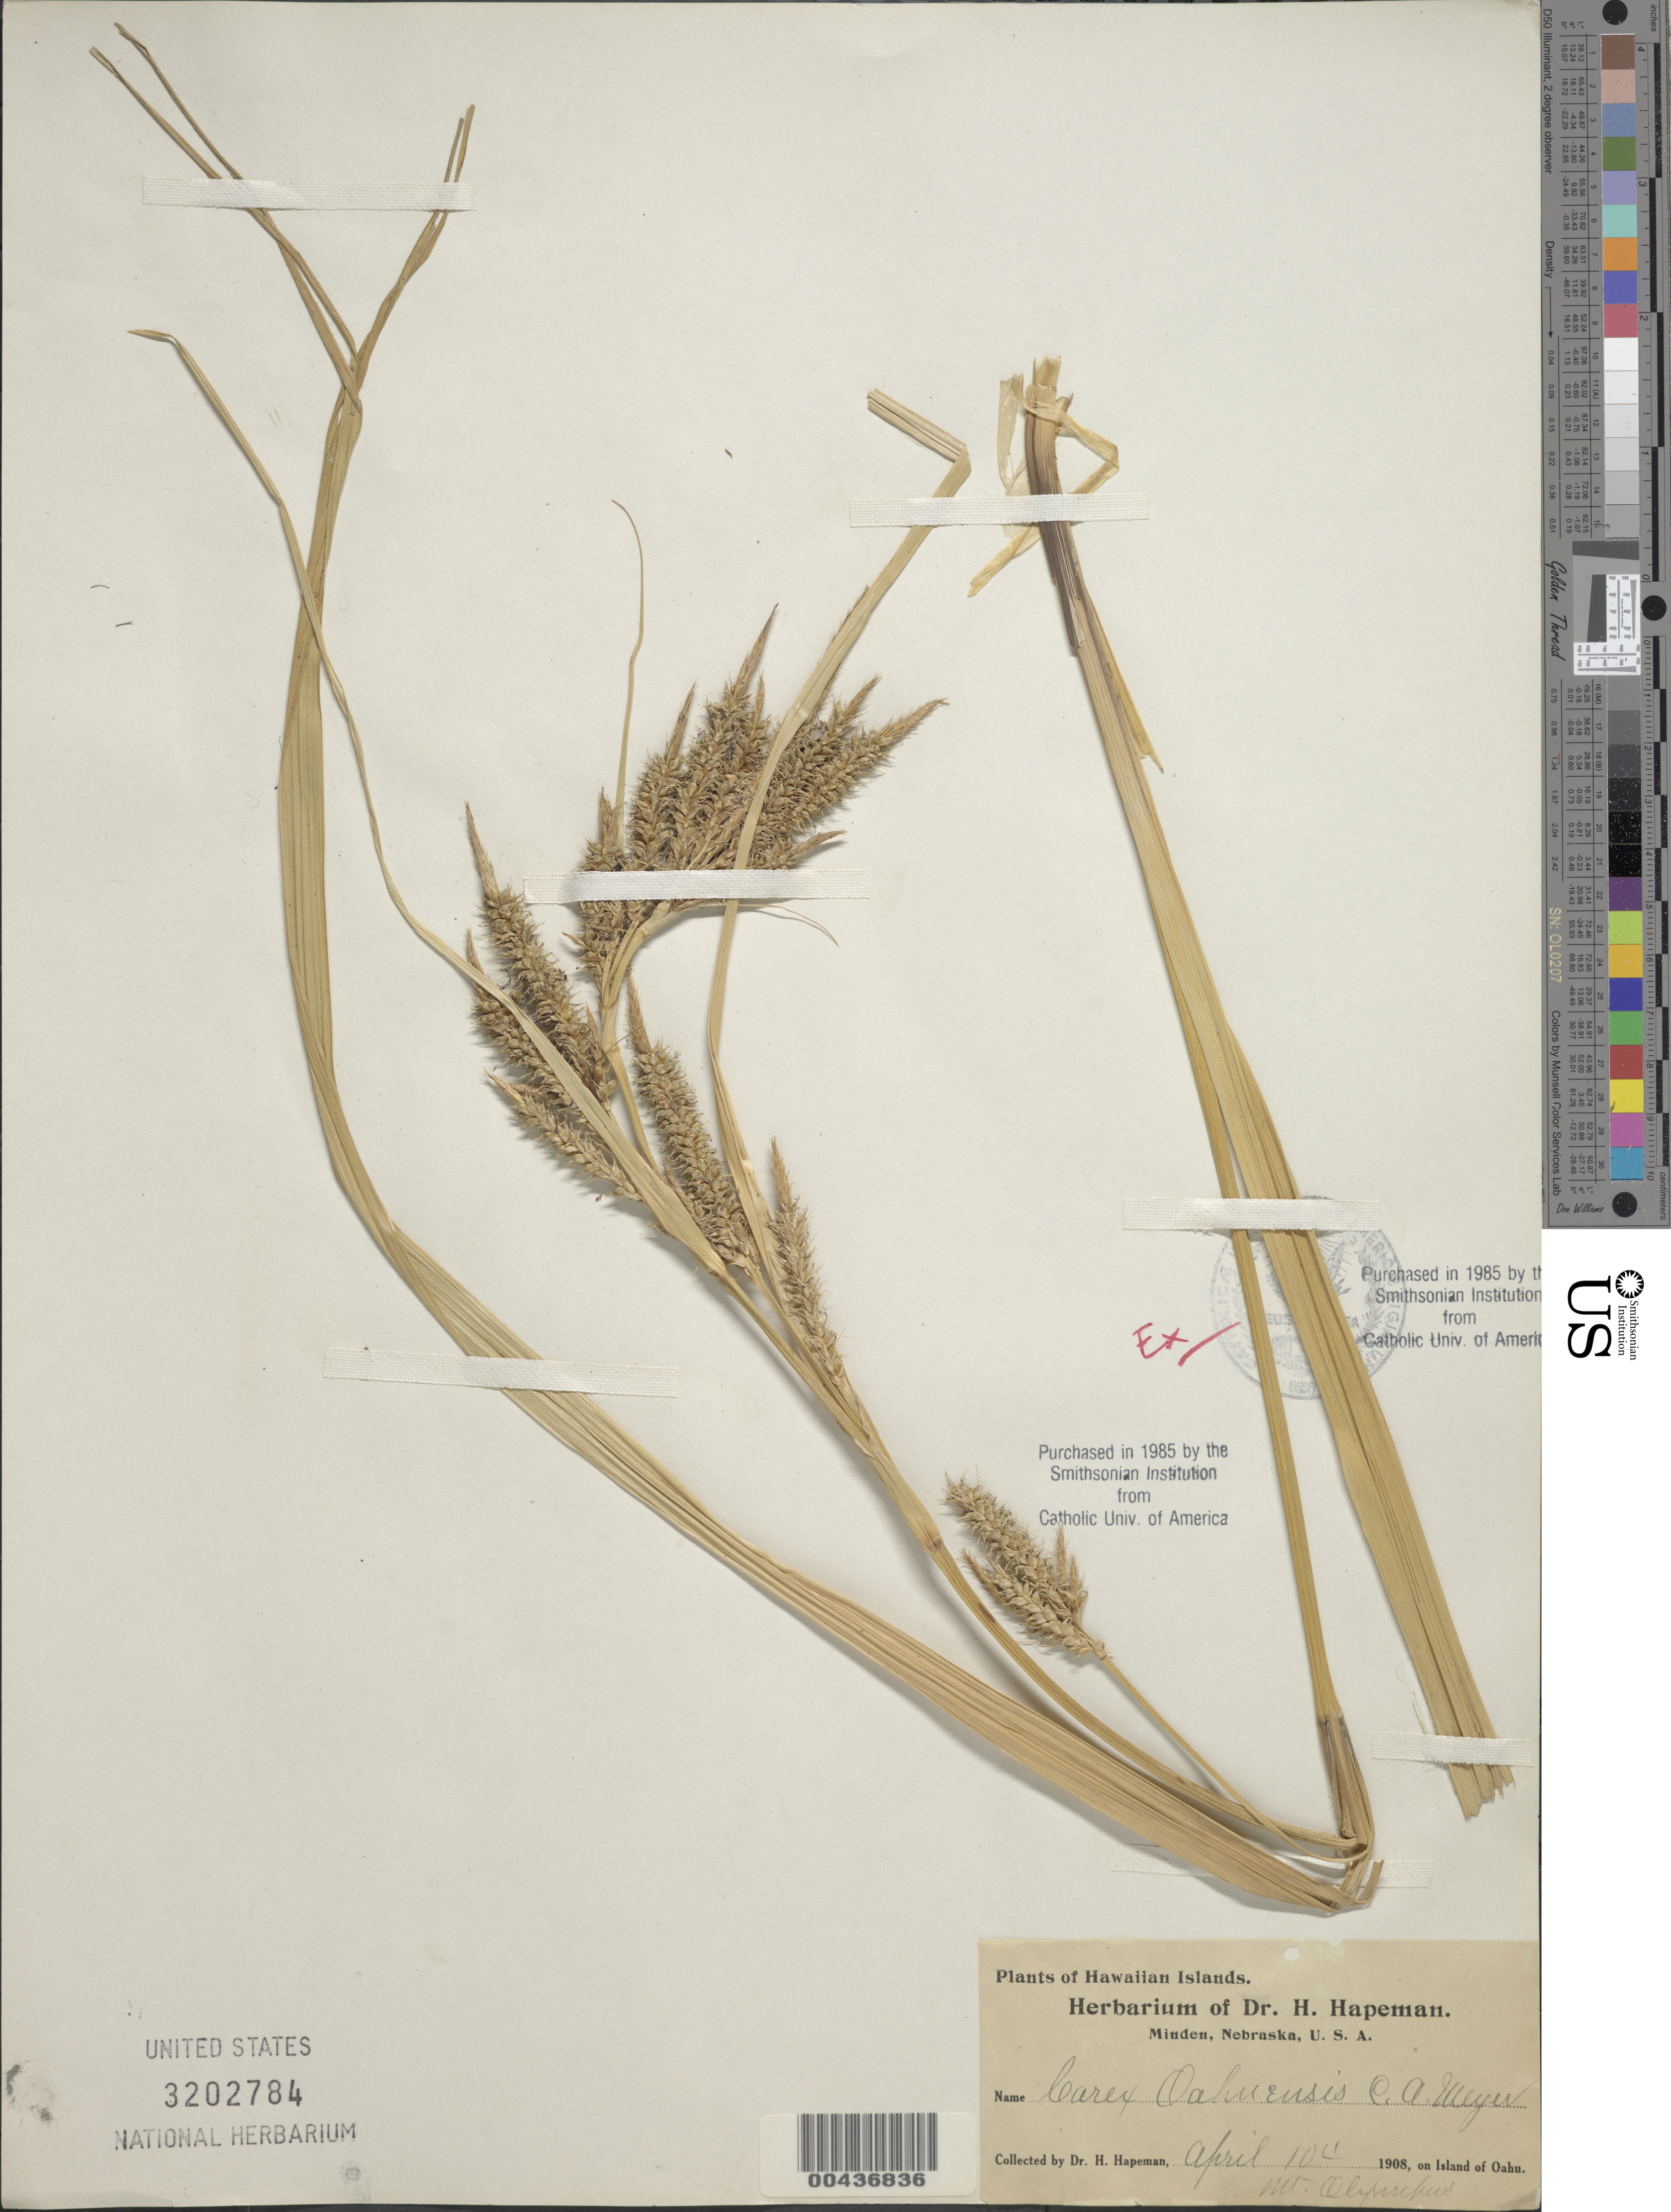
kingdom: Plantae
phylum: Tracheophyta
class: Liliopsida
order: Poales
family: Cyperaceae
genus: Carex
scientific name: Carex wahuensis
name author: C.A. Mey.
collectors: H. Hapeman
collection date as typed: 10 Apr 1906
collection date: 1906-04-10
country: United States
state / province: Hawaii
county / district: Honolulu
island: Oahu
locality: Mt. Olympus, Oahu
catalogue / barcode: US 3202784